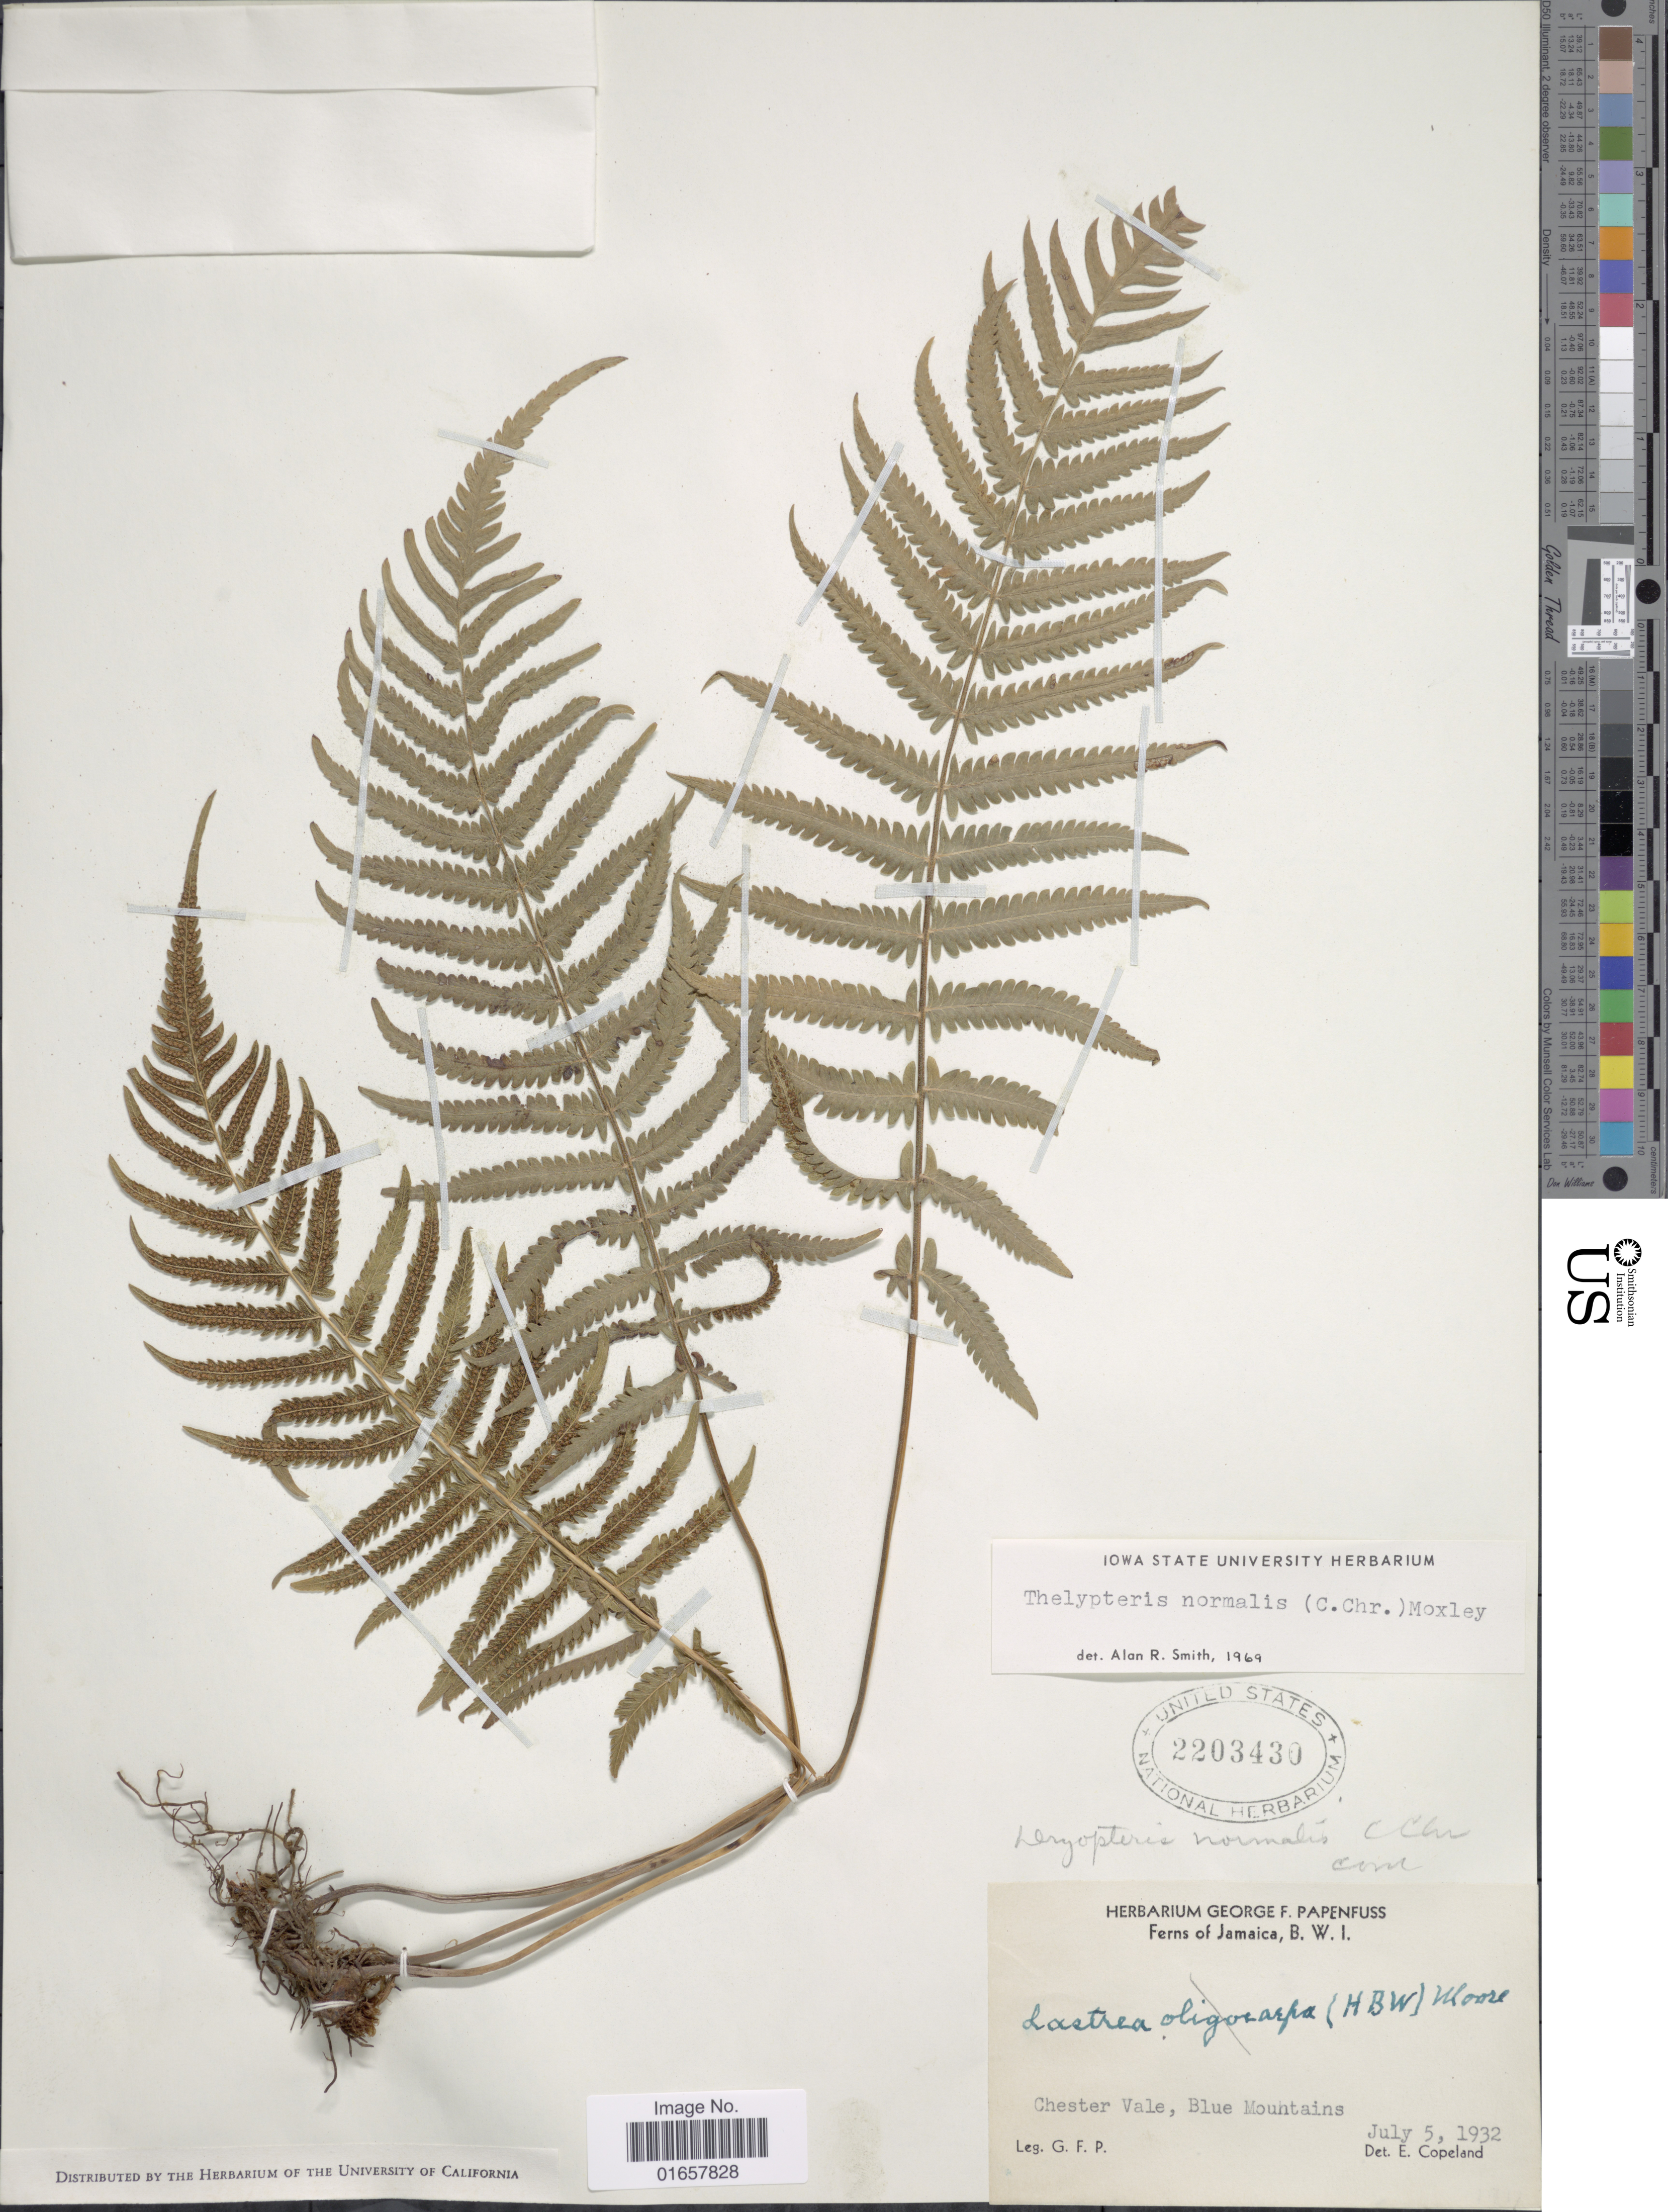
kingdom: Plantae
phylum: Tracheophyta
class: Polypodiopsida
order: Polypodiales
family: Thelypteridaceae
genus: Christella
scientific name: Christella kunthii comb. ined.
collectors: G. Papenfuss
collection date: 1932-07-05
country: Jamaica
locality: Jamaica, B.W.I., Chester Vale, Blue Mountains.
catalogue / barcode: US 2203430